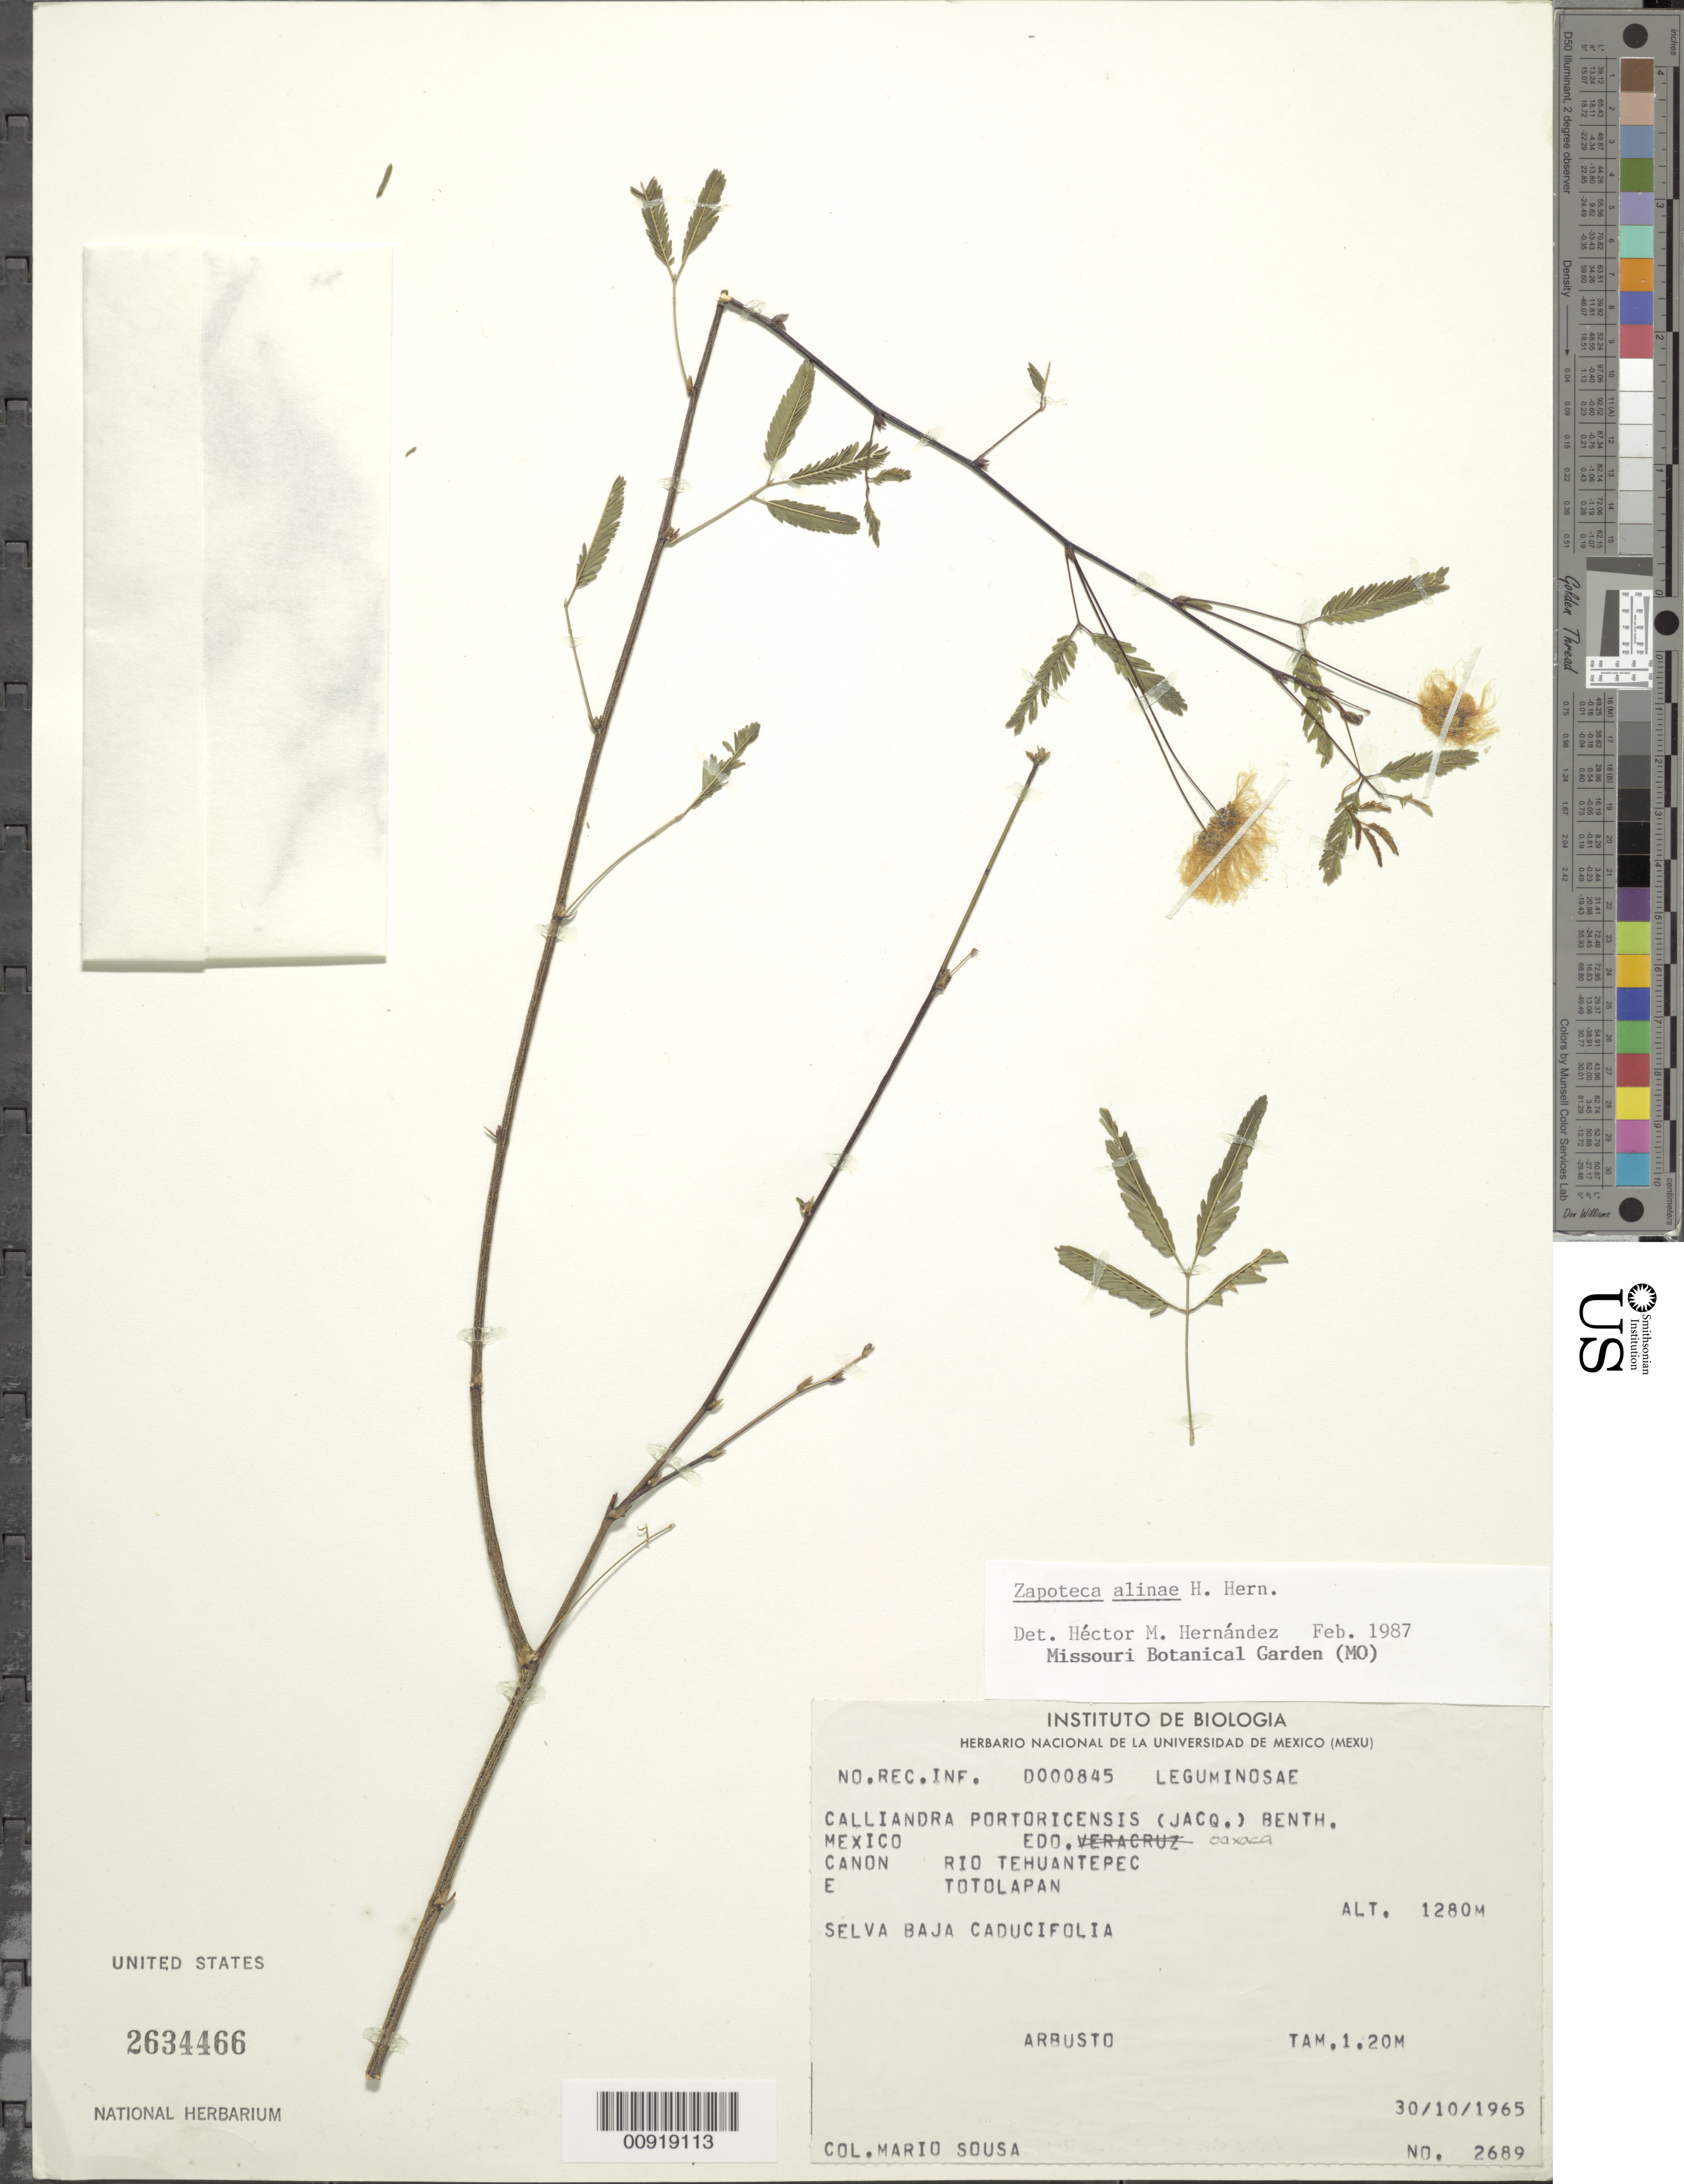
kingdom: Plantae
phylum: Tracheophyta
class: Magnoliopsida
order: Fabales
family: Fabaceae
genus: Zapoteca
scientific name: Zapoteca alinae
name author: H.M. Hern.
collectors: M. Sousa S.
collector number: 2689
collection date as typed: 30 Oct 1965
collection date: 1965-10-30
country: Mexico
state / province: Oaxaca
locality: Cañon Río Tehuantepec E Totolapan.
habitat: Selva baja caducifolia.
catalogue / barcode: US 2634466